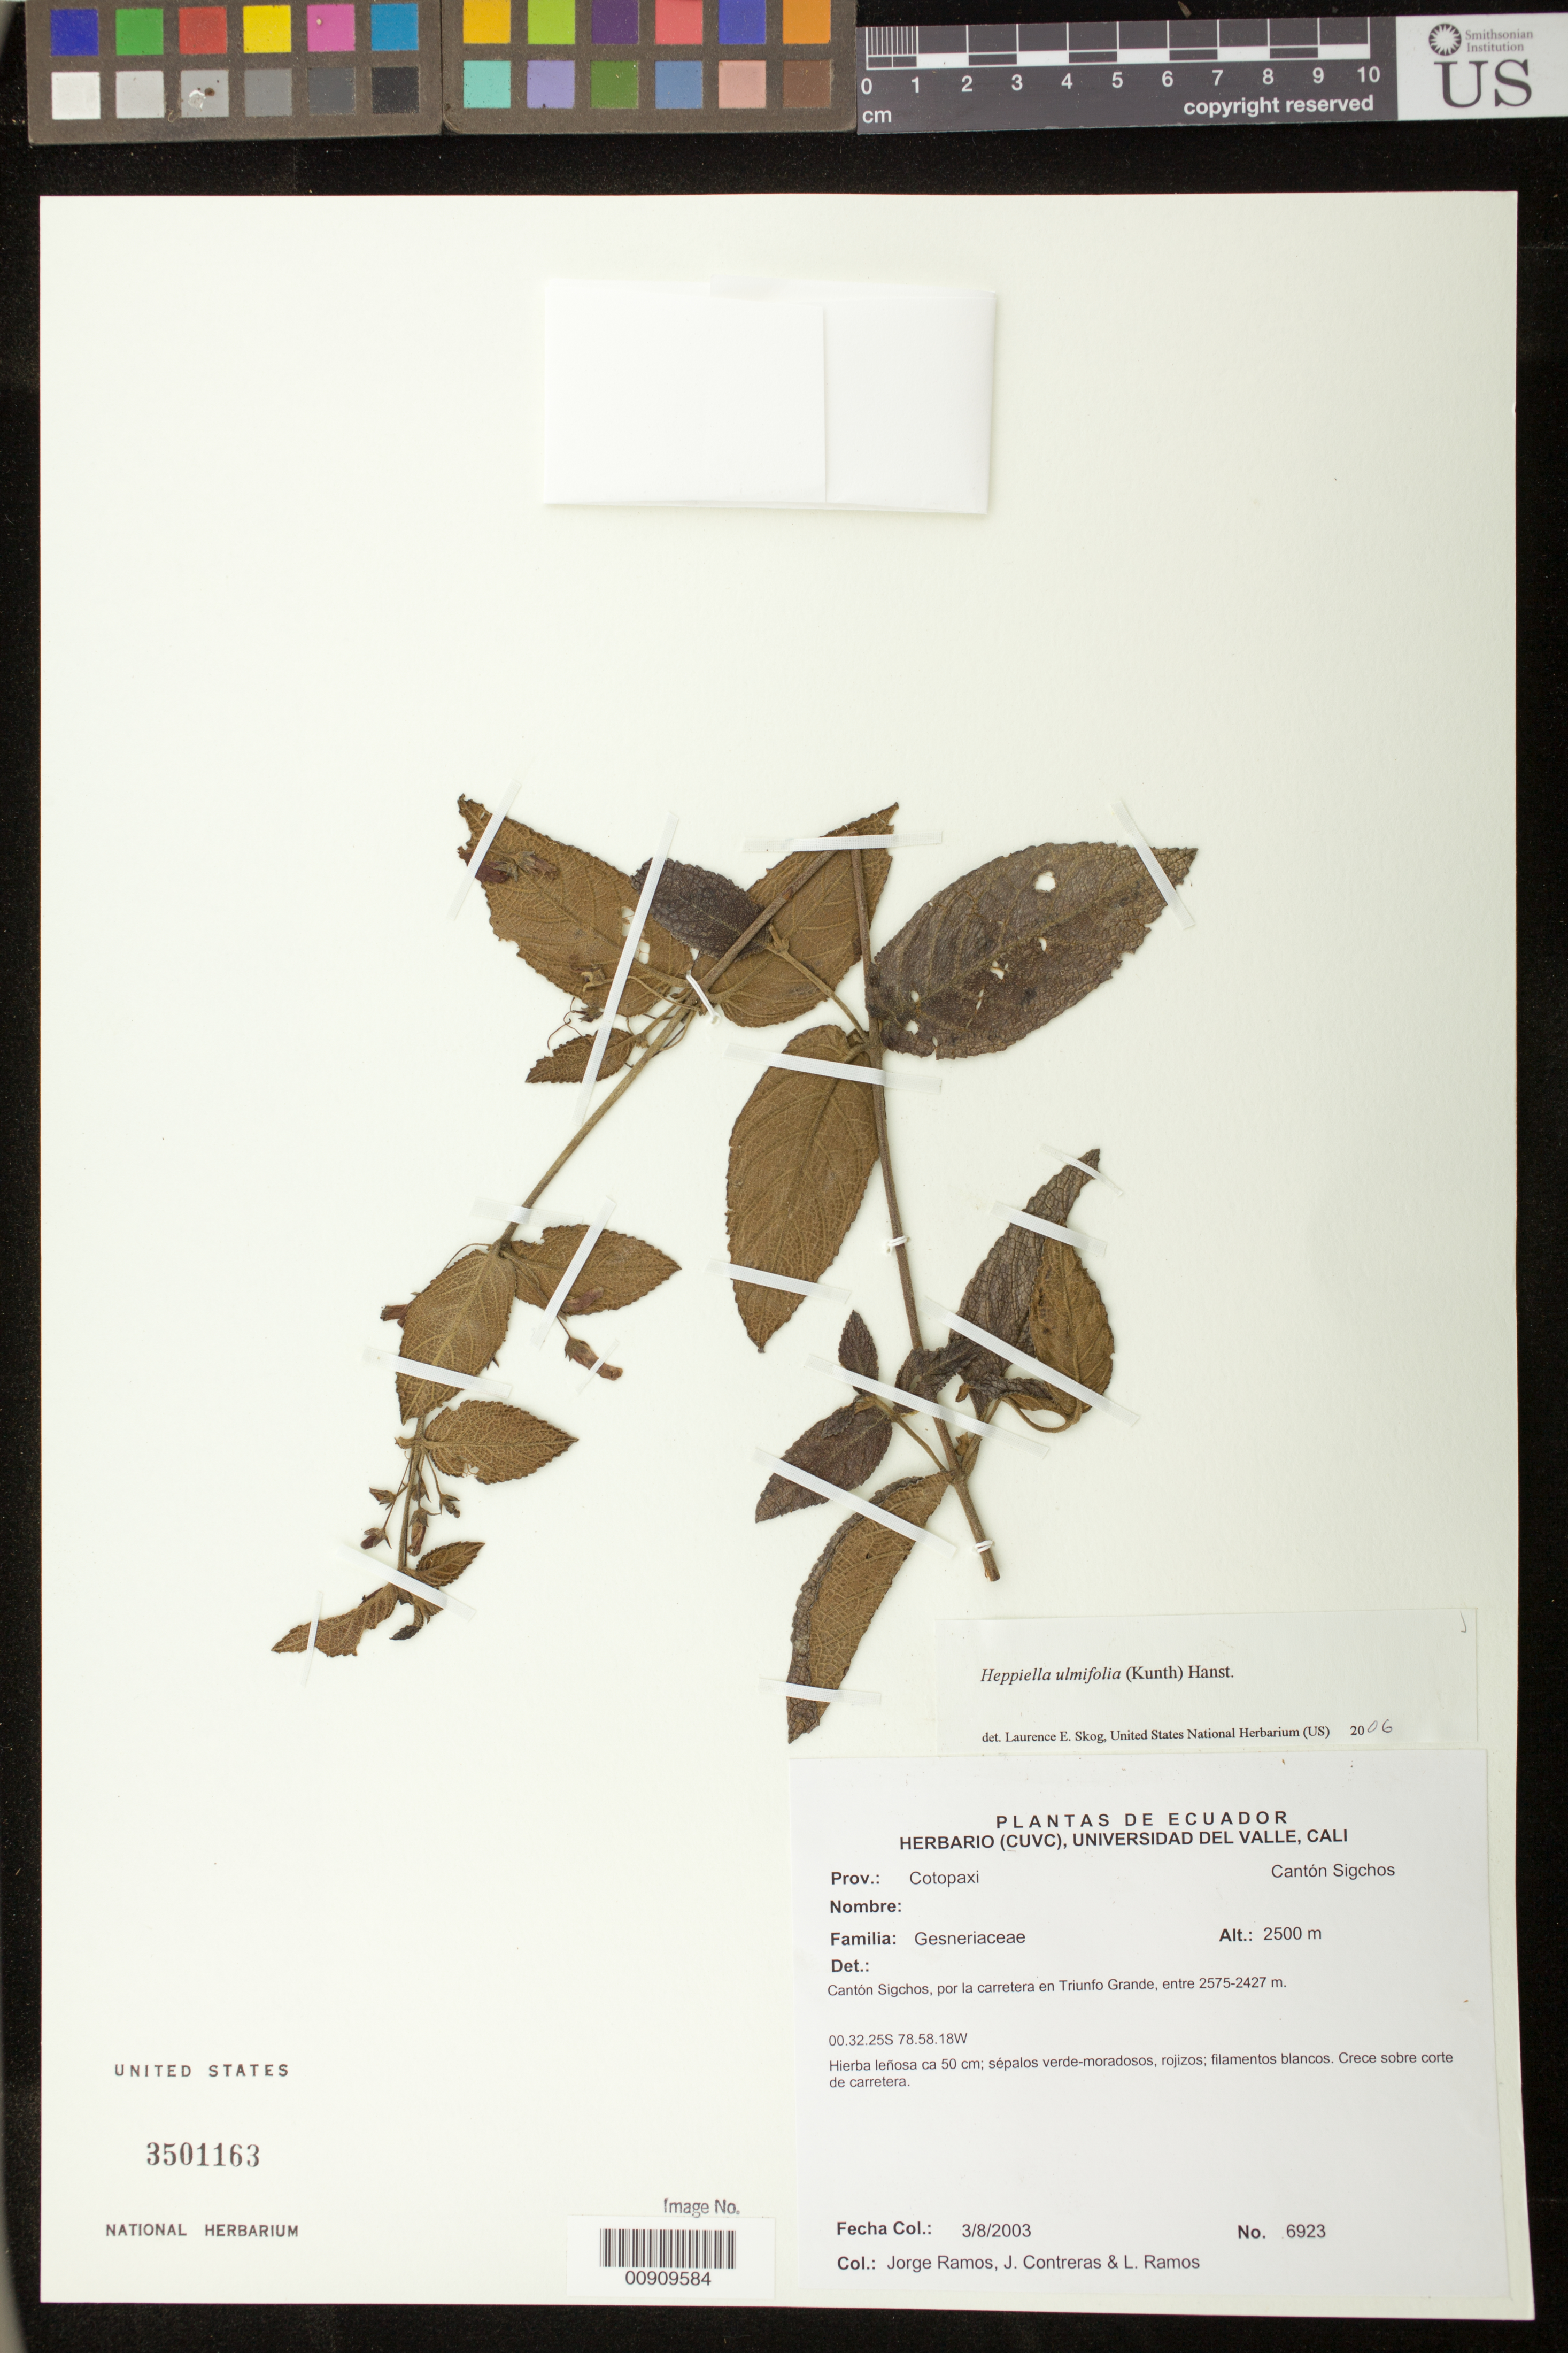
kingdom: Plantae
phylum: Tracheophyta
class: Magnoliopsida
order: Lamiales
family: Gesneriaceae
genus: Heppiella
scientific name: Heppiella ulmifolia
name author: (Kunth) Hanst.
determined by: Skog, Laurence E.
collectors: J. Ramos, J. Contreras & L. Ramos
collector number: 6923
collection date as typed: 03 Aug 2003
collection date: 2003-08-03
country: Ecuador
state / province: Cotopaxi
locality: Cantón Sigchos, por carretera en Triunfo Grande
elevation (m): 2500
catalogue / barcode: US 3501163